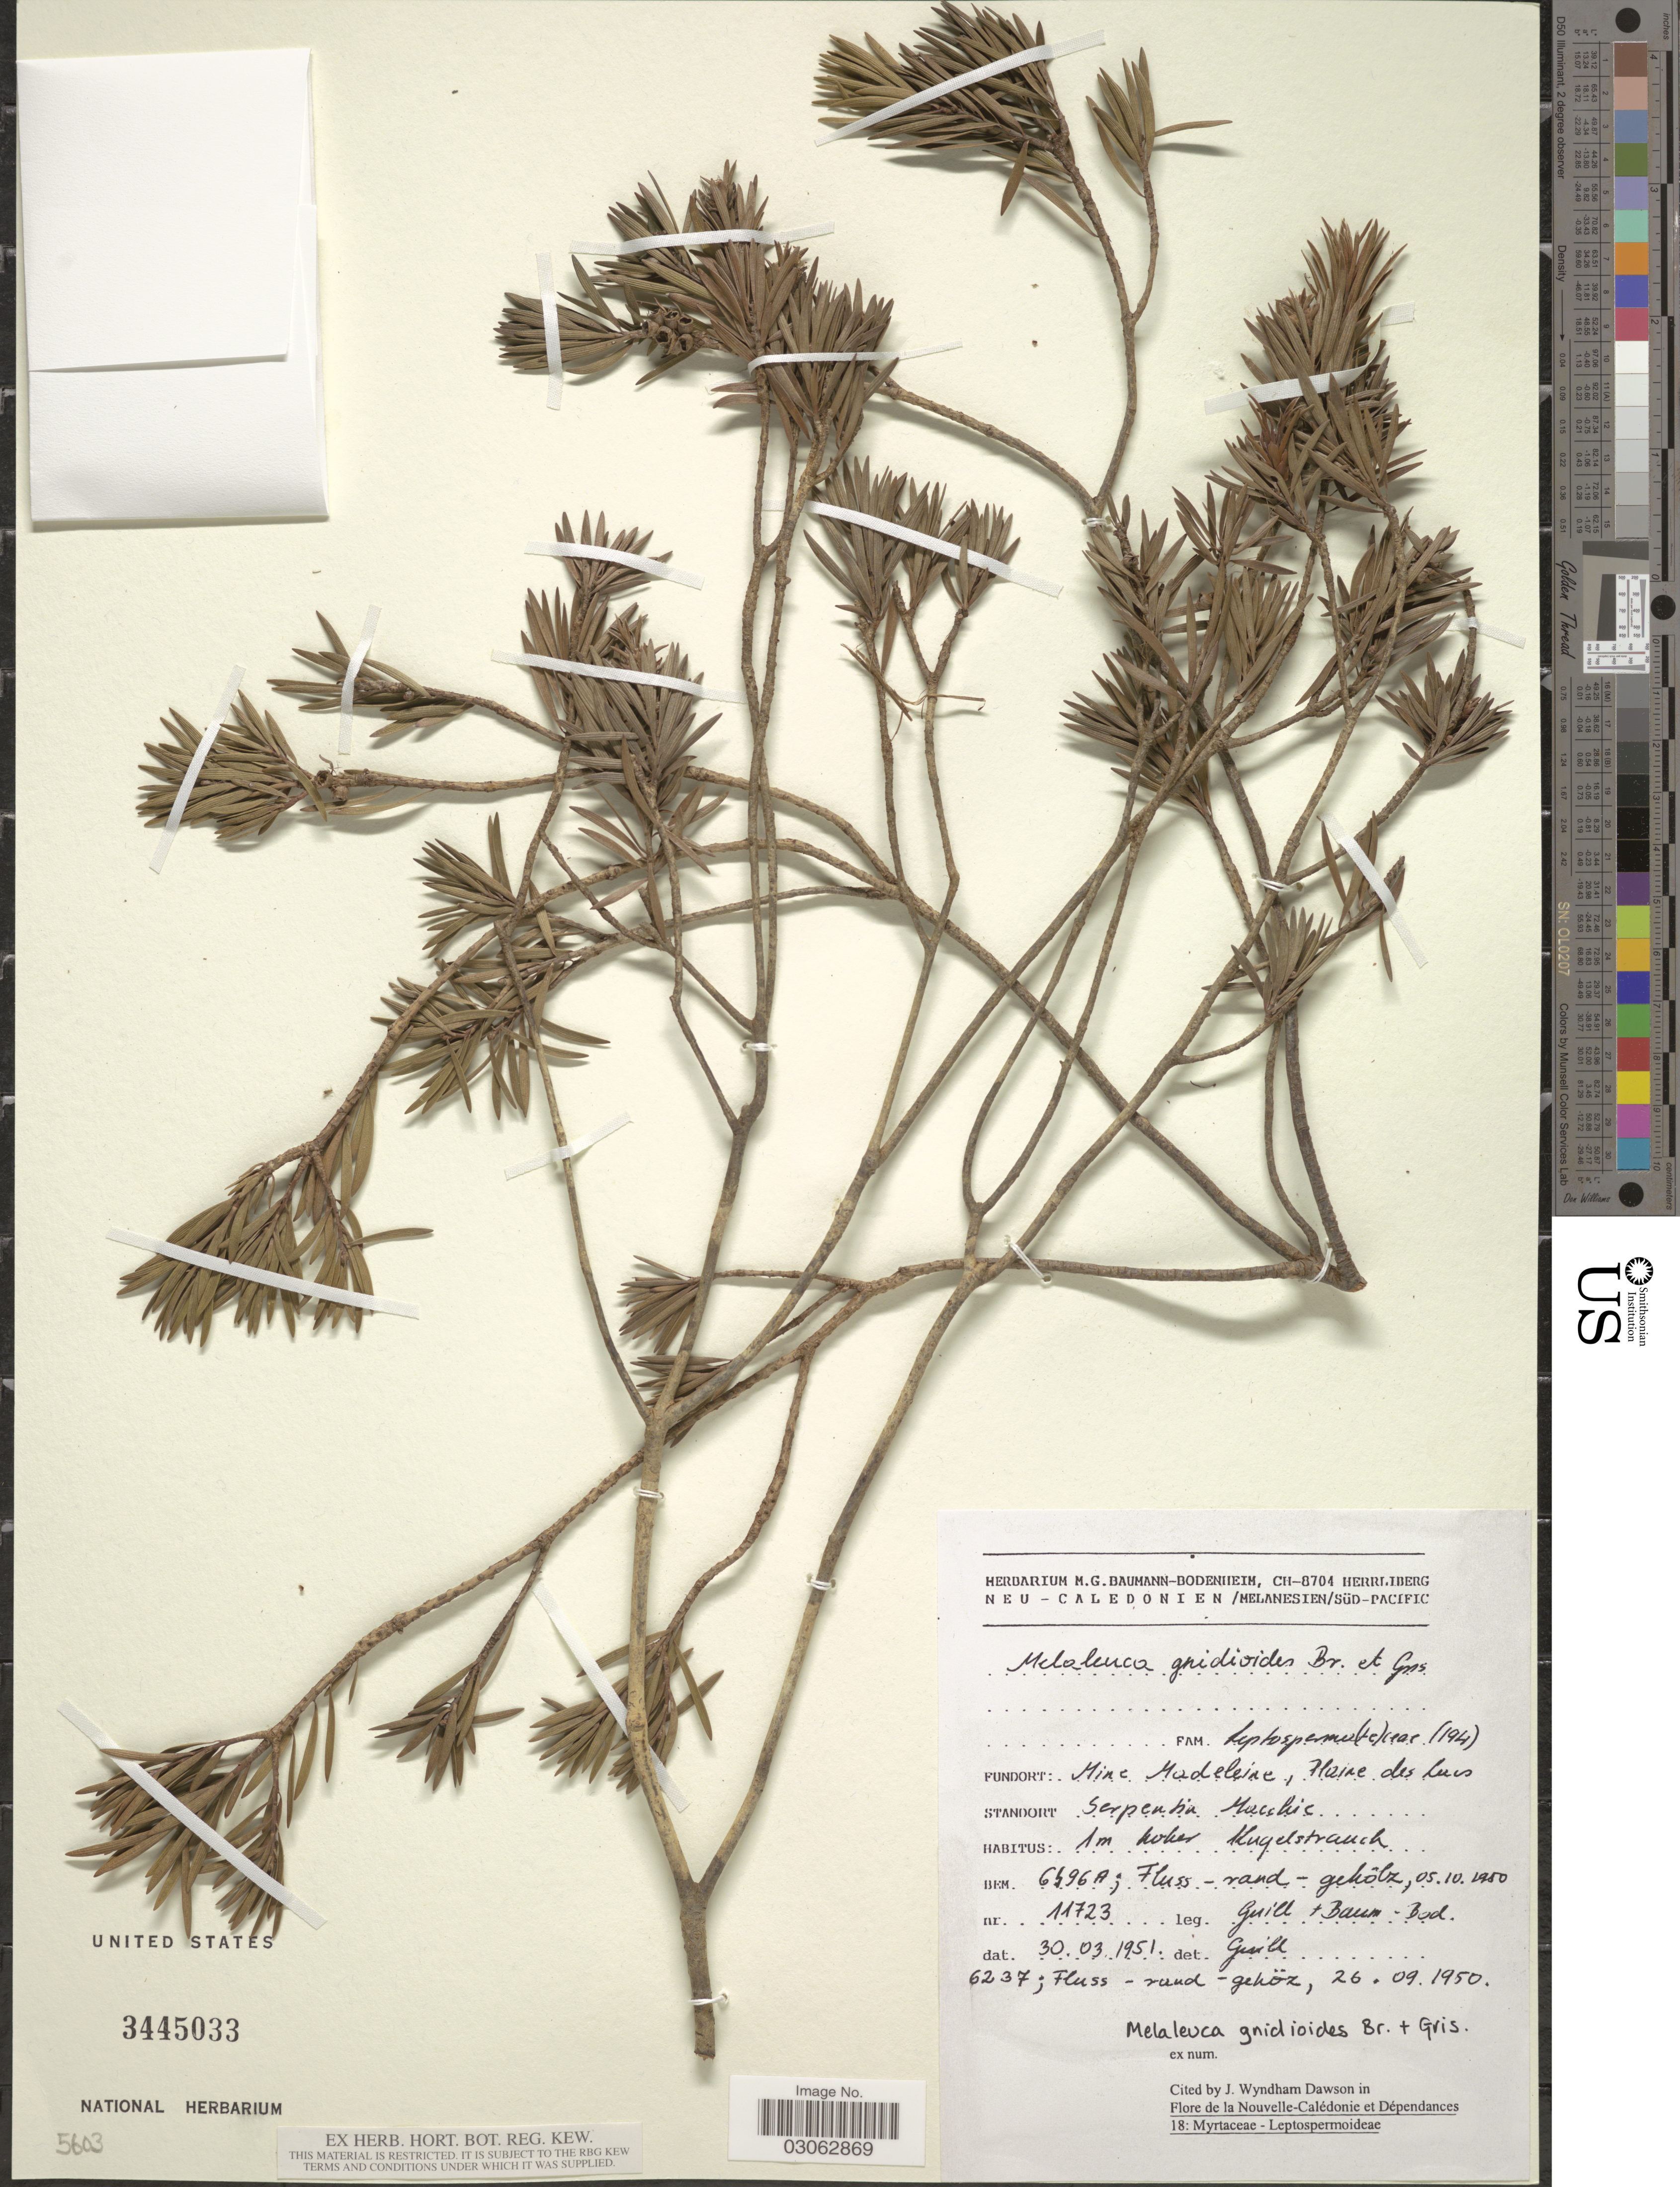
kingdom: Plantae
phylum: Tracheophyta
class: Magnoliopsida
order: Myrtales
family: Myrtaceae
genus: Melaleuca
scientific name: Melaleuca gnidioides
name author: Brongn. & Gris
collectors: A. Guillaumin & M. G. Baumann-Bodenheim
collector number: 11723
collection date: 1951-03-30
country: New Caledonia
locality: Mine Madeleine, Haine des Lucs, Serpentin Macchic.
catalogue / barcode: US 3445033